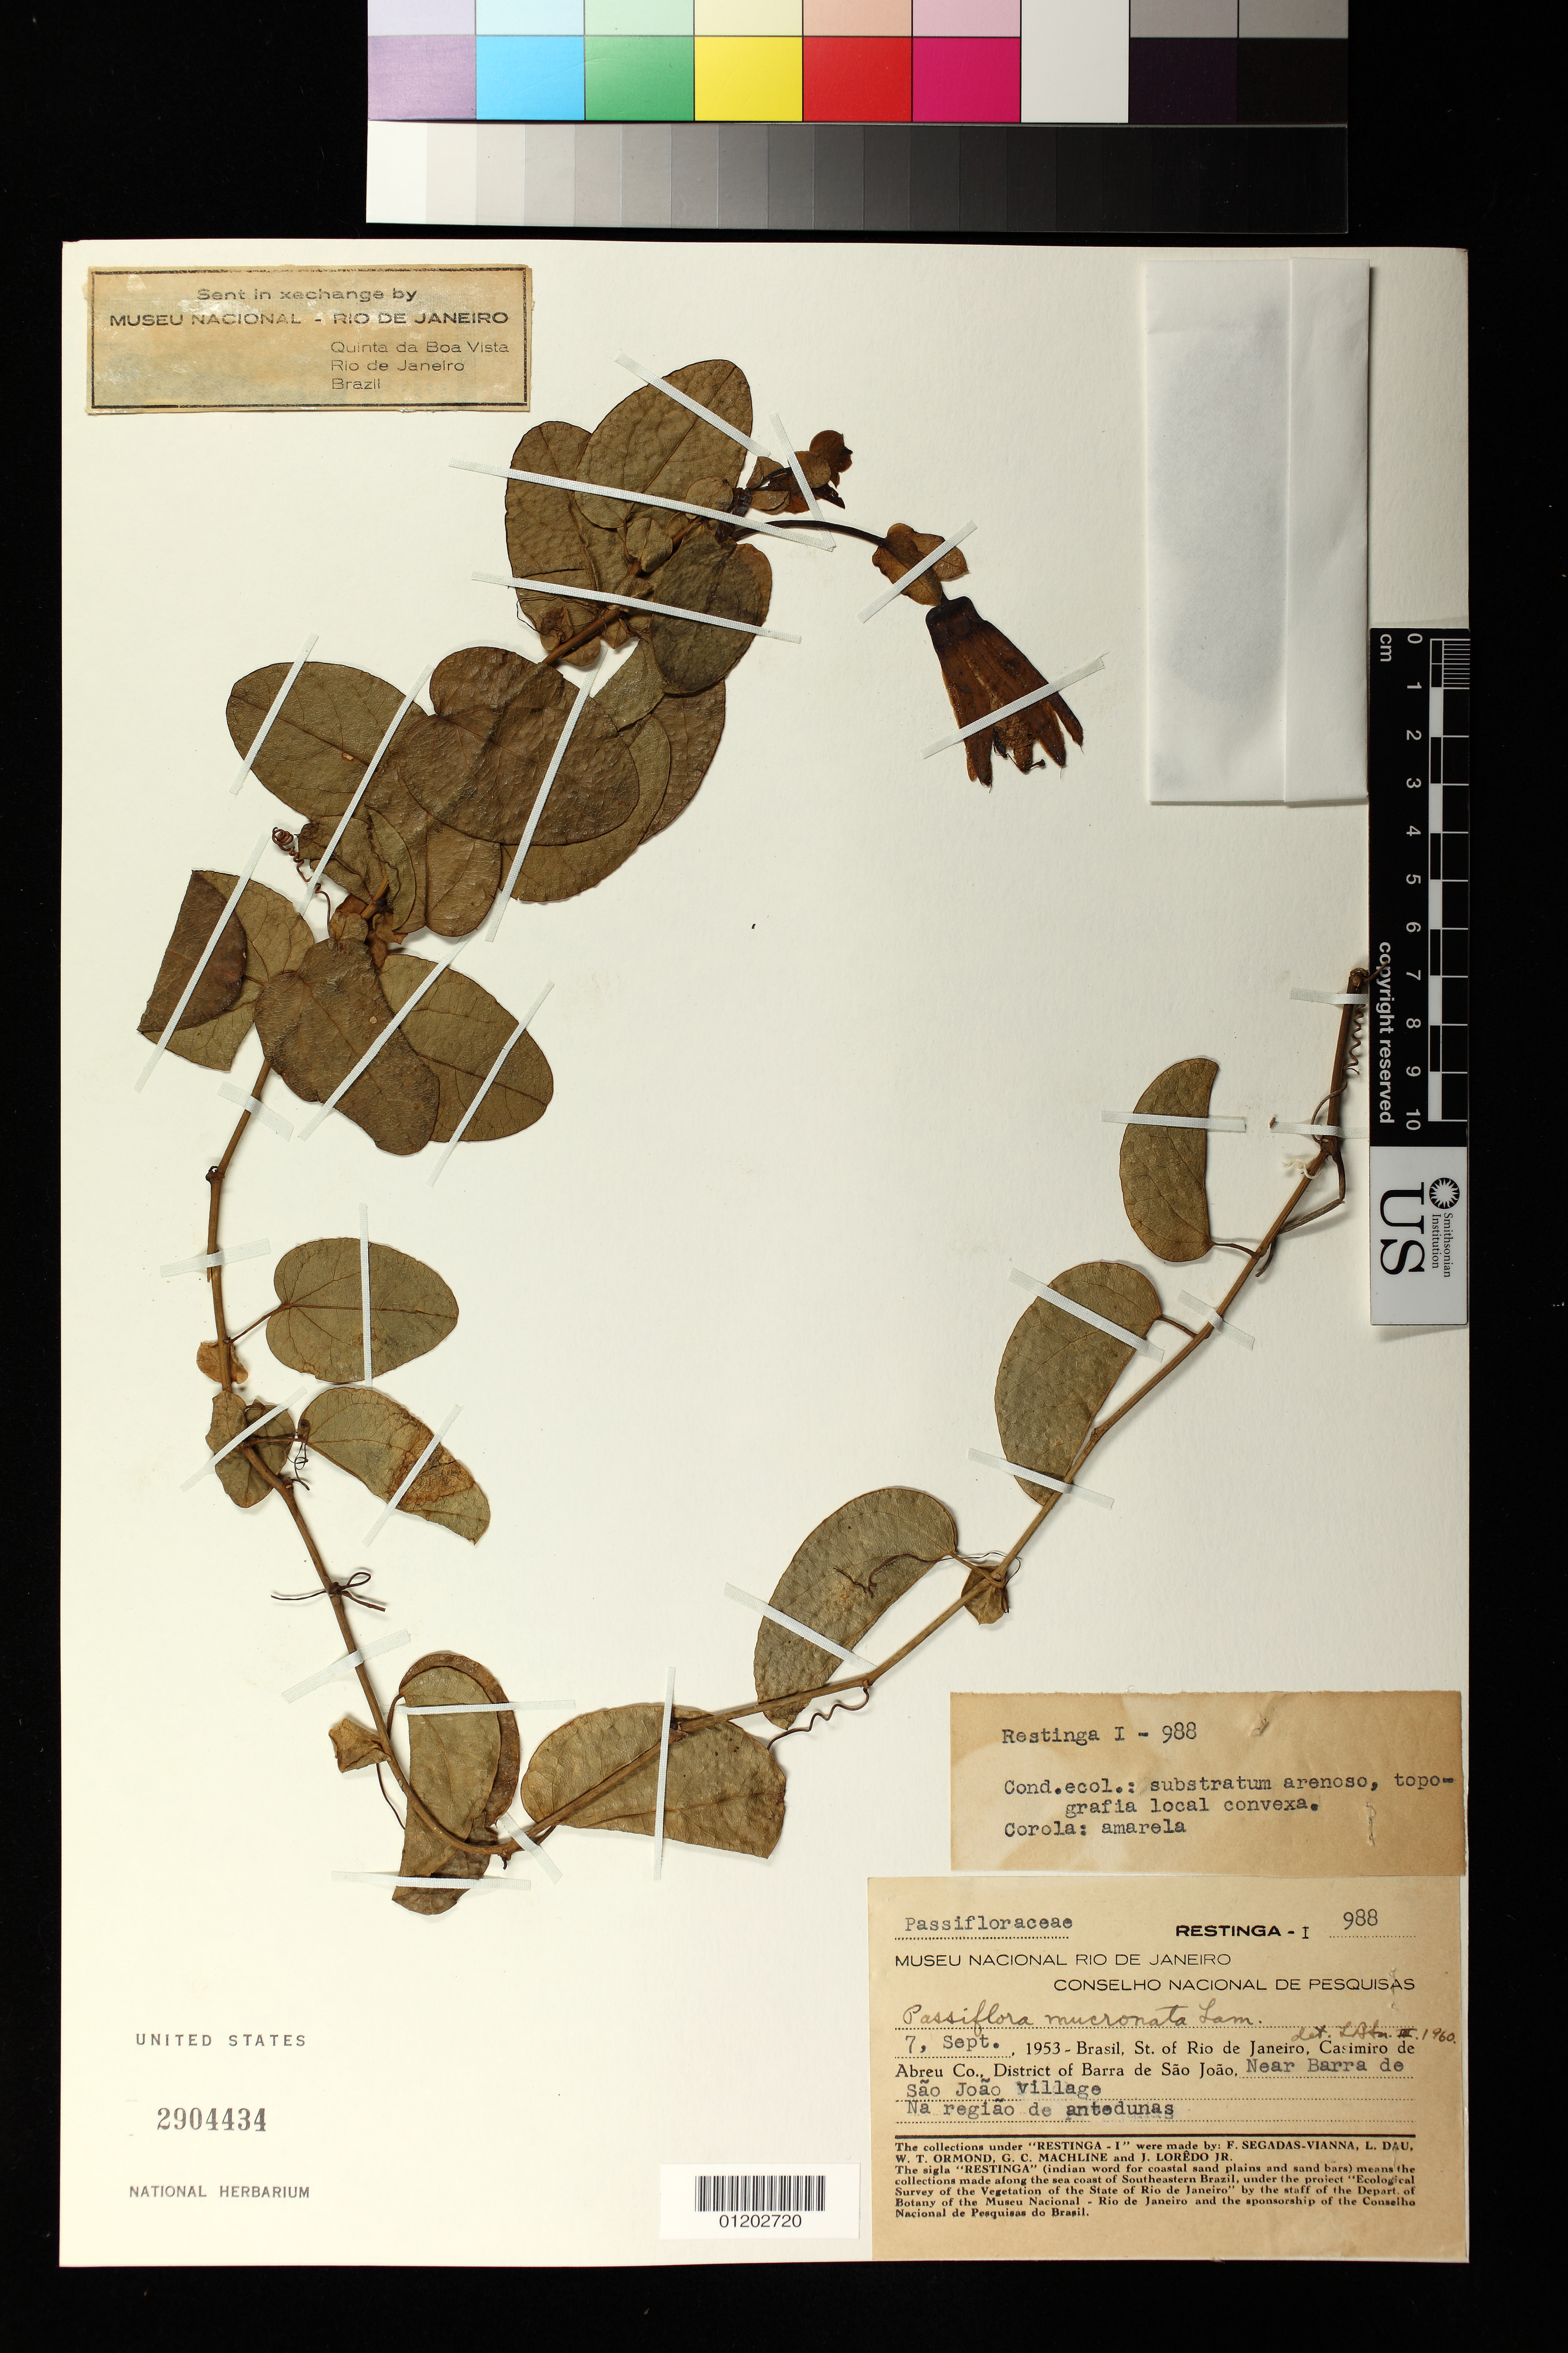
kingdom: Plantae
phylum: Tracheophyta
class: Magnoliopsida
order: Malpighiales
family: Passifloraceae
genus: Passiflora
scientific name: Passiflora mucronata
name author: Sessé & Moc.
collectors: F. Segadas-Vianna, L. Dau, W. T. Ormond, G. Machline & J. Lorêdo Jr.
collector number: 988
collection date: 1953-09-07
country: Brazil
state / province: Rio de Janeiro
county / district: Casimiro de Abreu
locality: District of Barra de Sao Joao, near Barra de Sao Joao Village; along the sea coast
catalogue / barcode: US 2904434